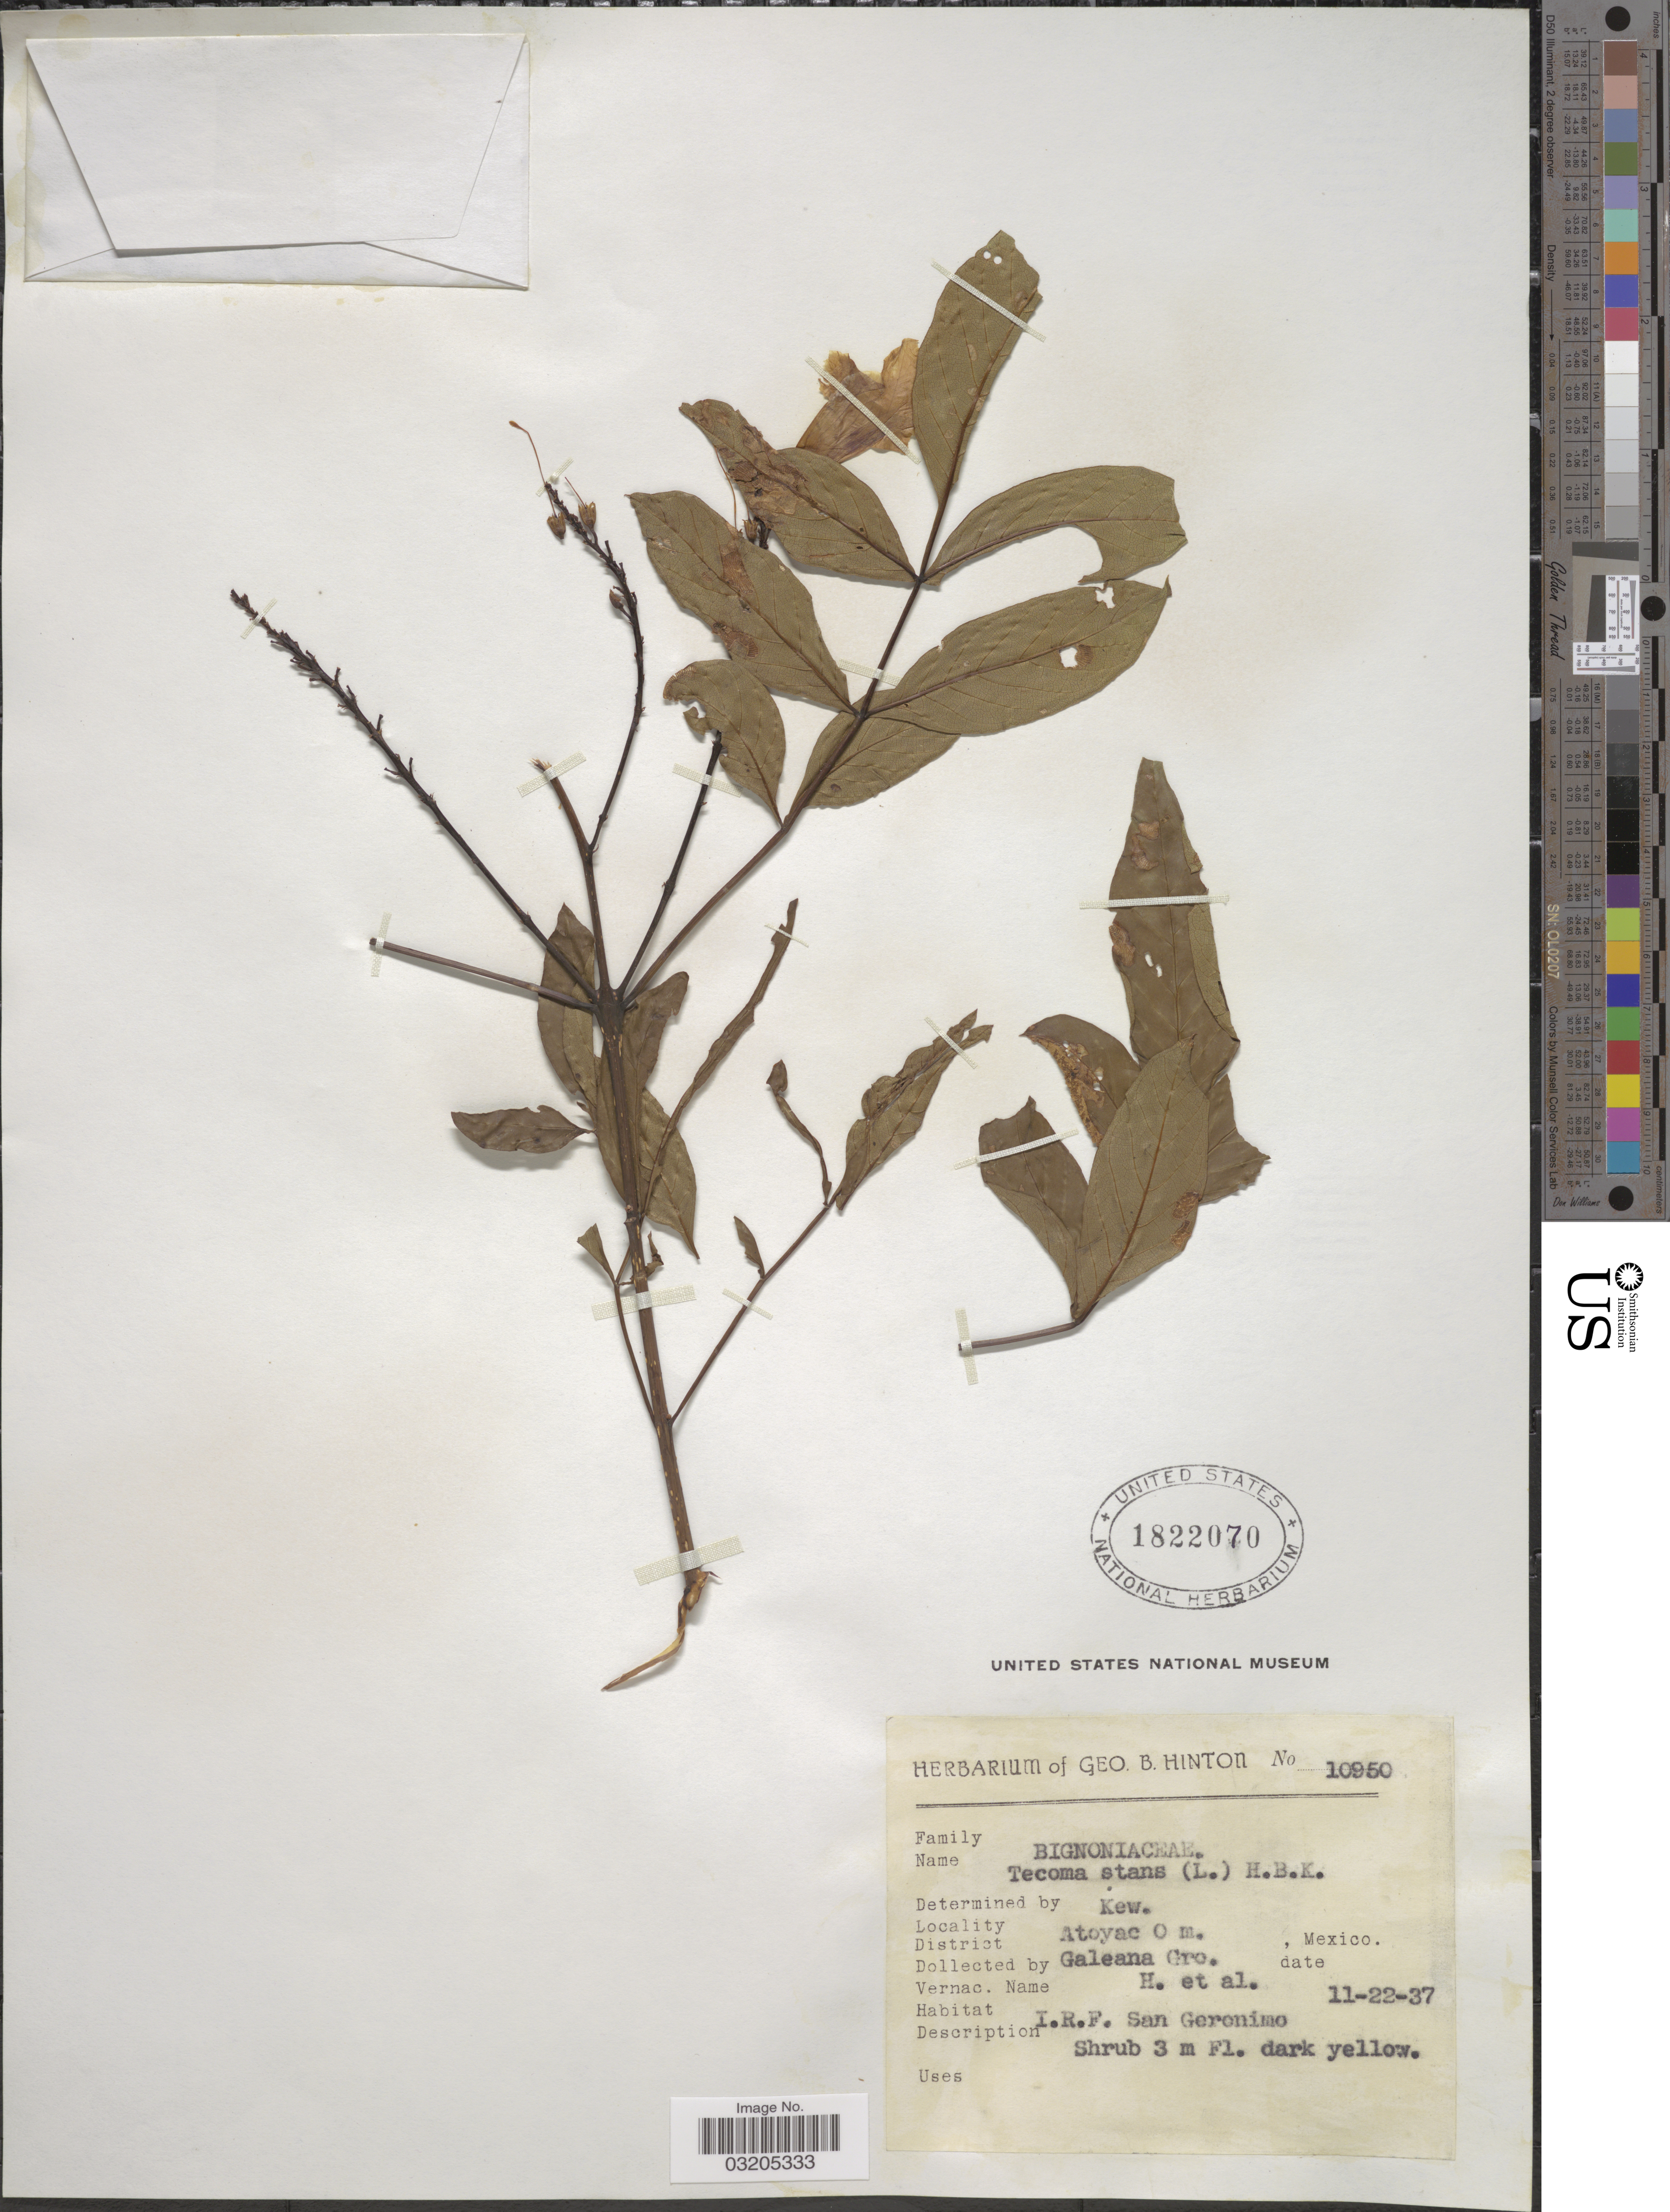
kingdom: Plantae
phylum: Tracheophyta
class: Magnoliopsida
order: Lamiales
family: Bignoniaceae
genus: Tecoma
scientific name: Tecoma stans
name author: (L.) Juss. ex Kunth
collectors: G. B. Hinton & et al.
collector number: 10950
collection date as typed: Transcribed d/m/y: 22/11/37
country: Mexico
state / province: Guerrero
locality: Atoyac, District Galeana.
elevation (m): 0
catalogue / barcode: US 1822070